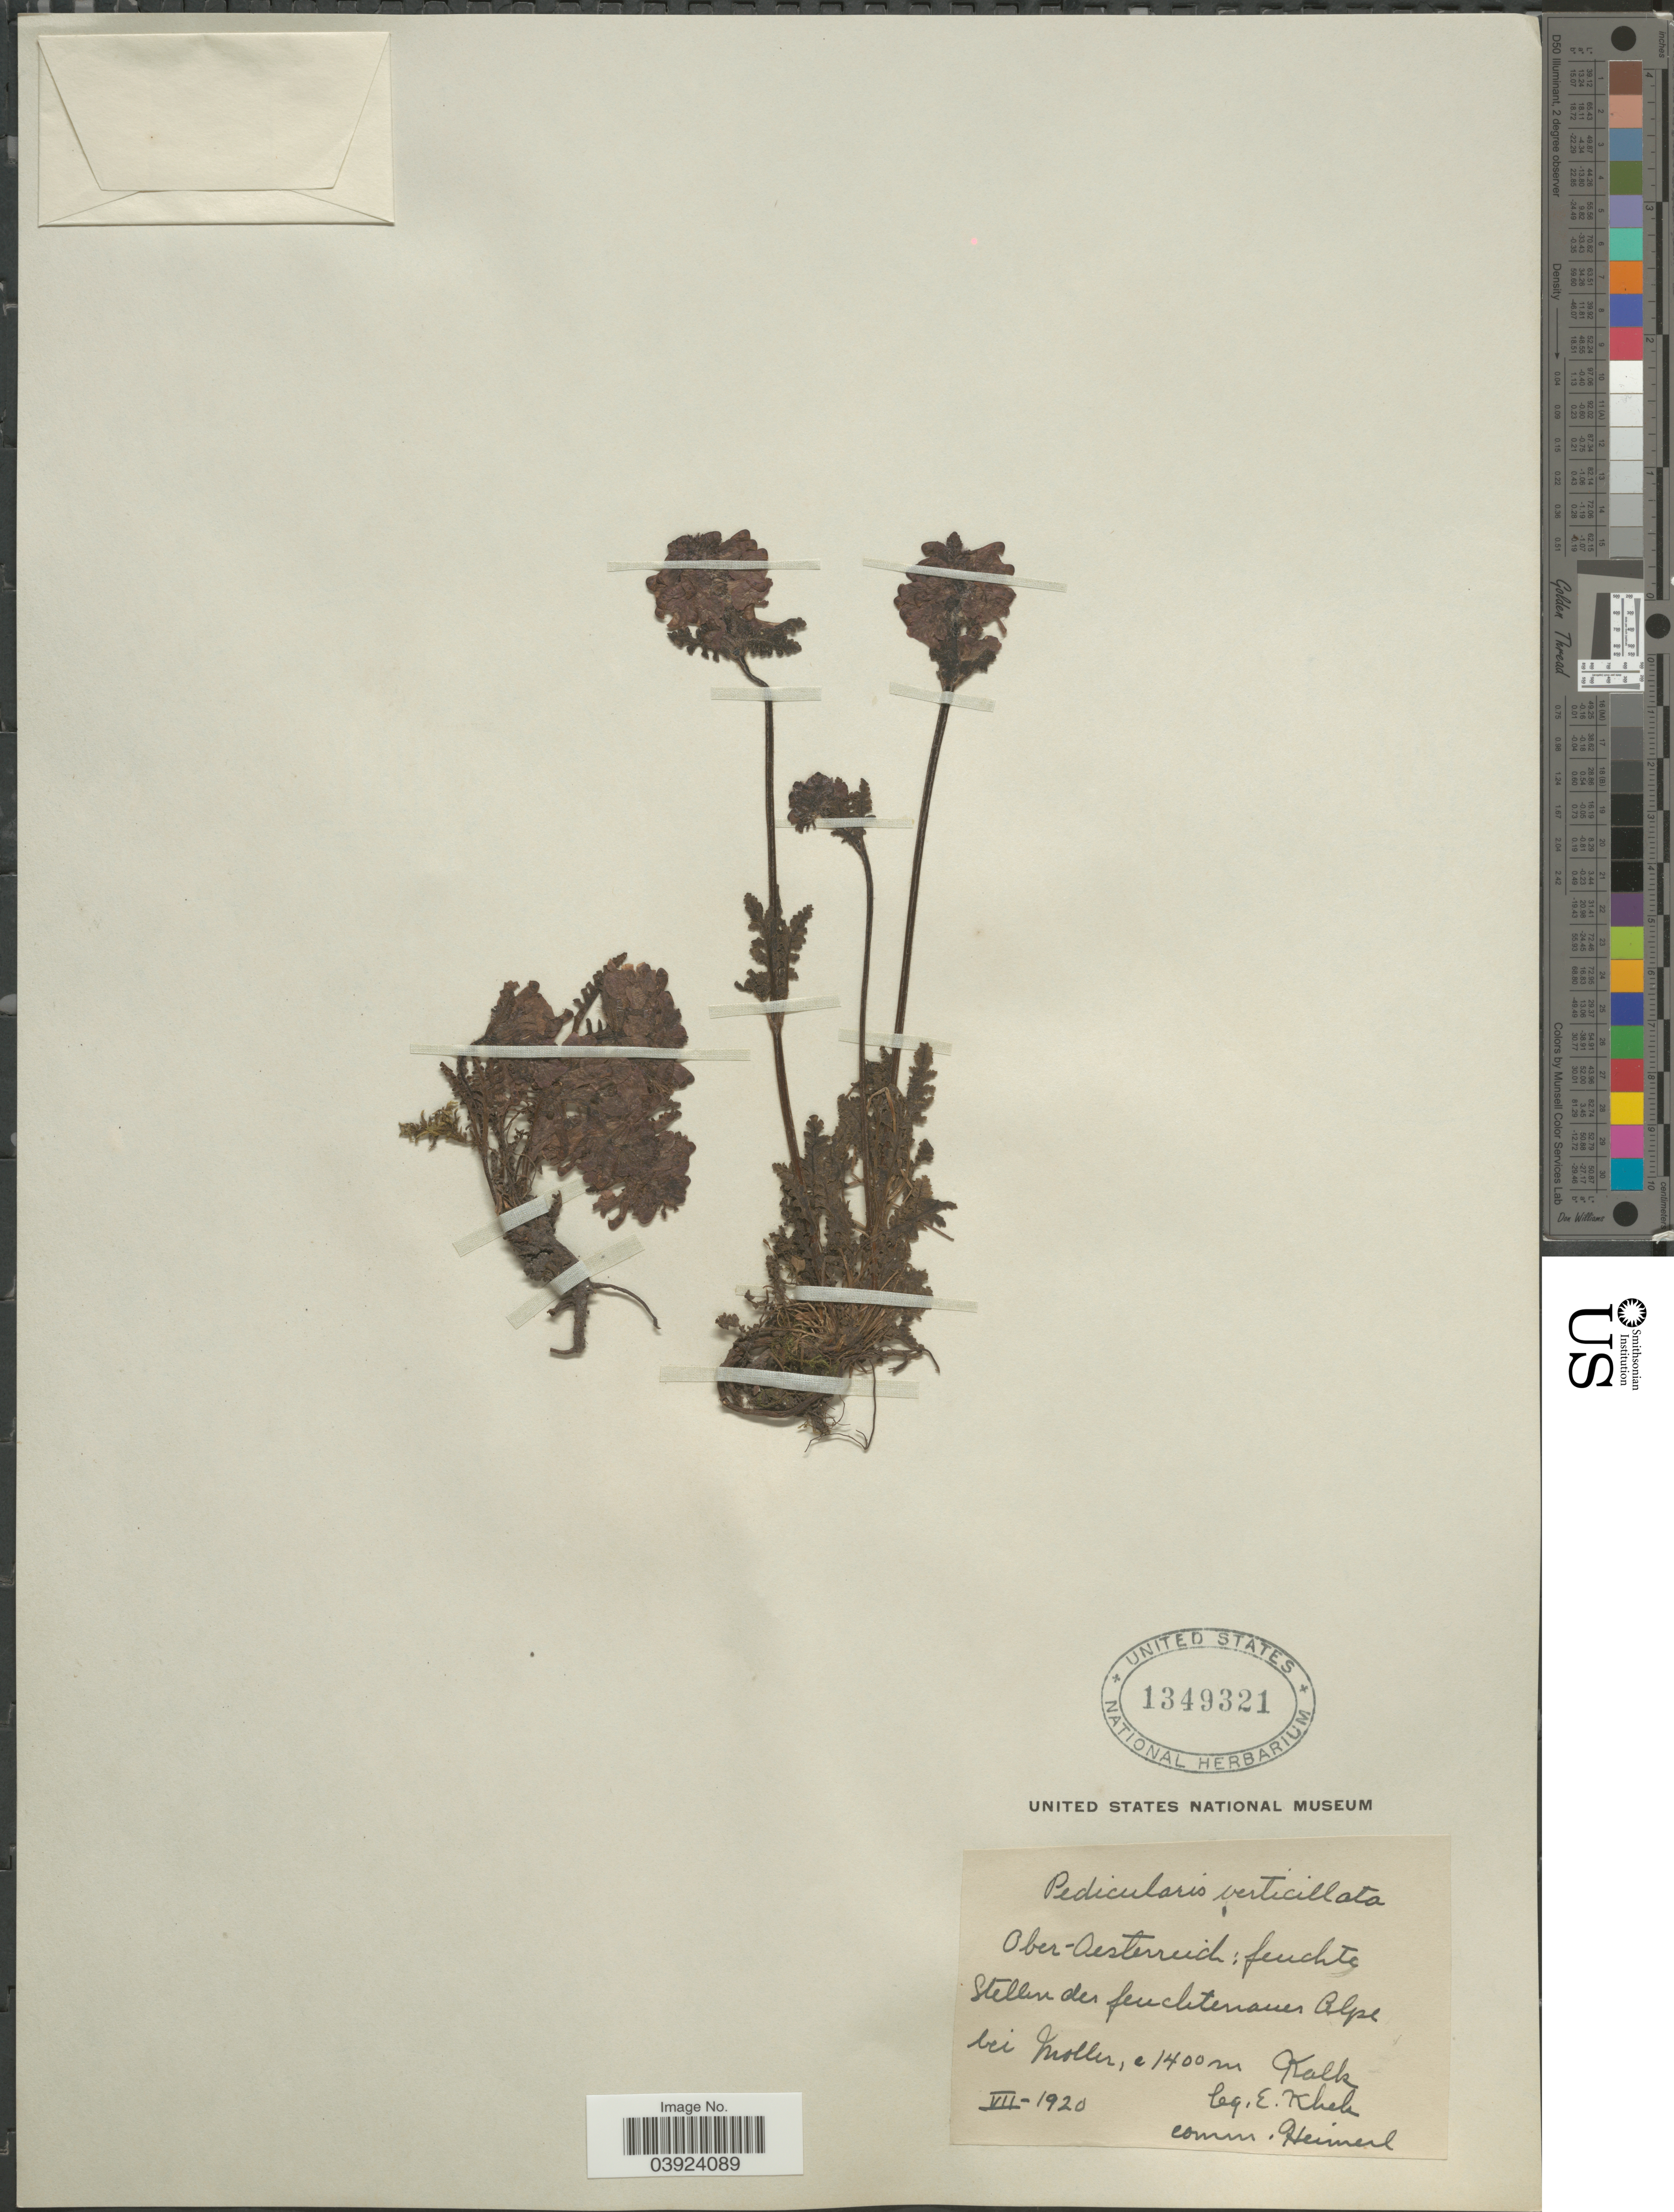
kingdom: Plantae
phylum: Tracheophyta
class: Magnoliopsida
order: Lamiales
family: Orobanchaceae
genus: Pedicularis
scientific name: Pedicularis verticillata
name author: L.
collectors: E. J. Khek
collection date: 1920-07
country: Austria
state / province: Oberosterreich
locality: Feuchte Stellen des feuchtenaues Alpe bei Moller.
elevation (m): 1400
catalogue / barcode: US 1349321